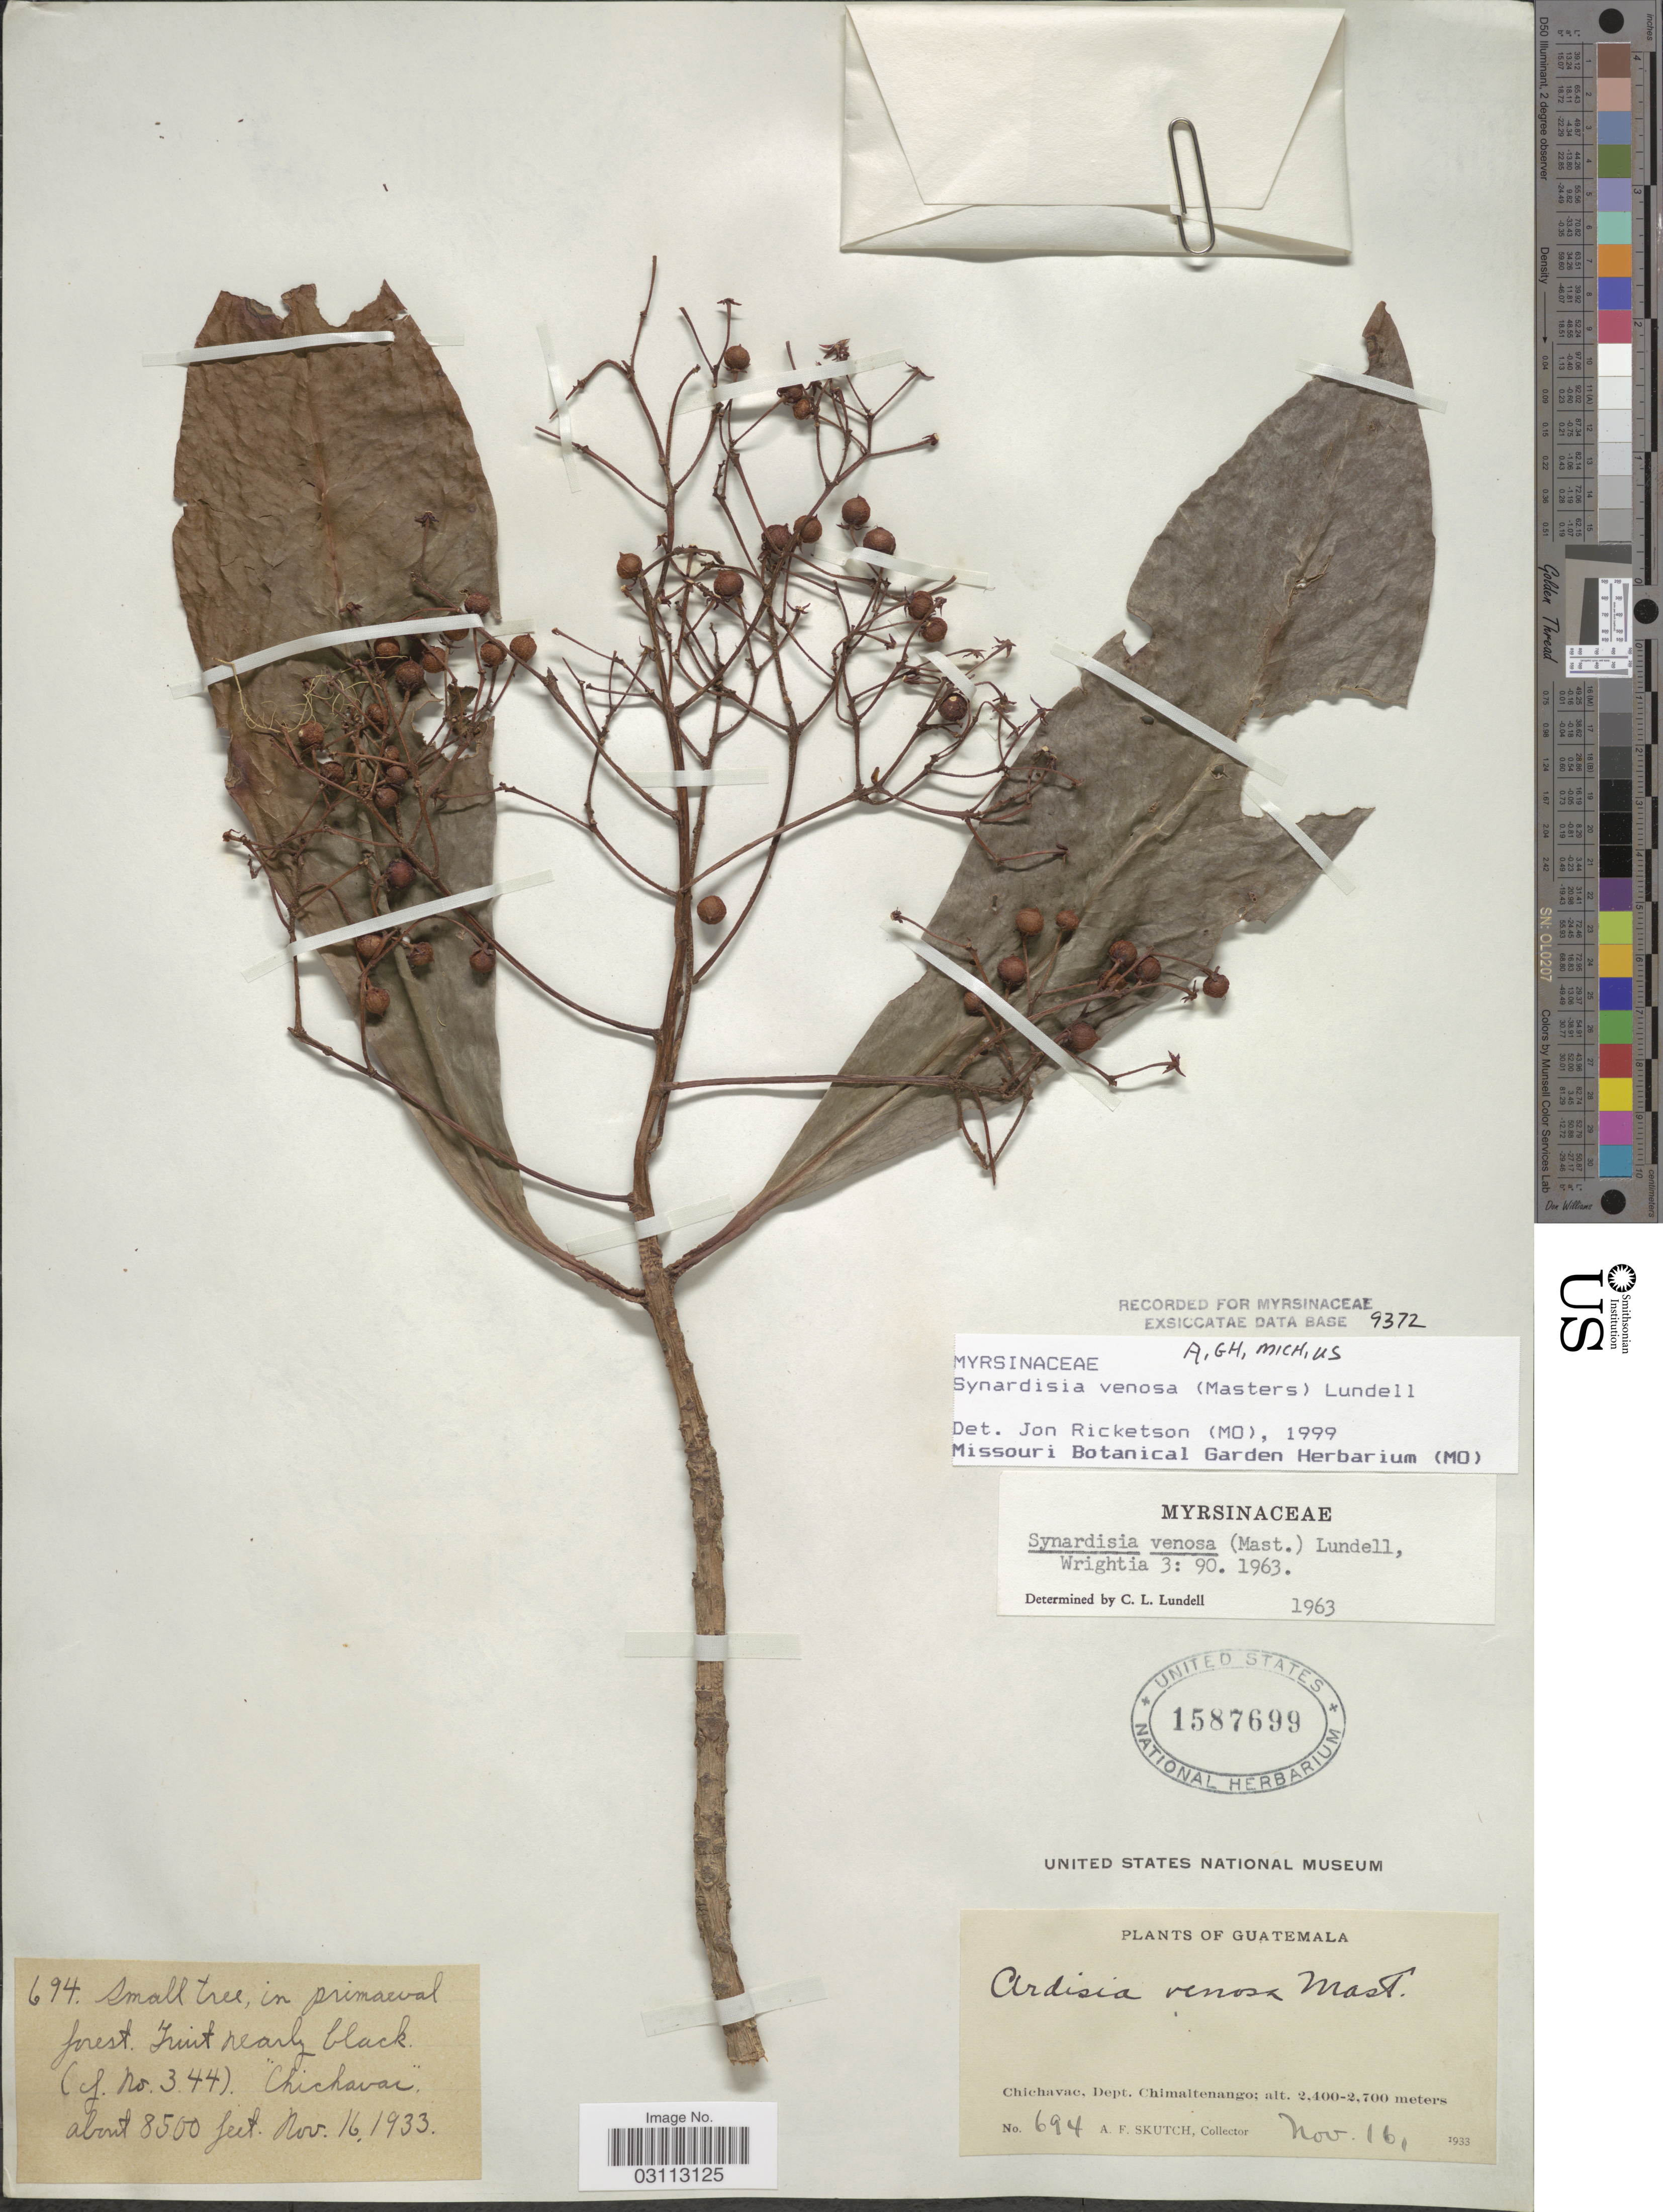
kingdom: Plantae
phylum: Tracheophyta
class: Magnoliopsida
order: Ericales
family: Primulaceae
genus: Synardisia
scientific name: Synardisia venosa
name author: (Mast.) Lundell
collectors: A. F. Skutch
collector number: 694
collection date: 1933-11-16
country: Guatemala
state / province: Chimaltenango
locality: Chichavac, Dept. Chimaltenango.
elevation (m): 2591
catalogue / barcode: US 1587699